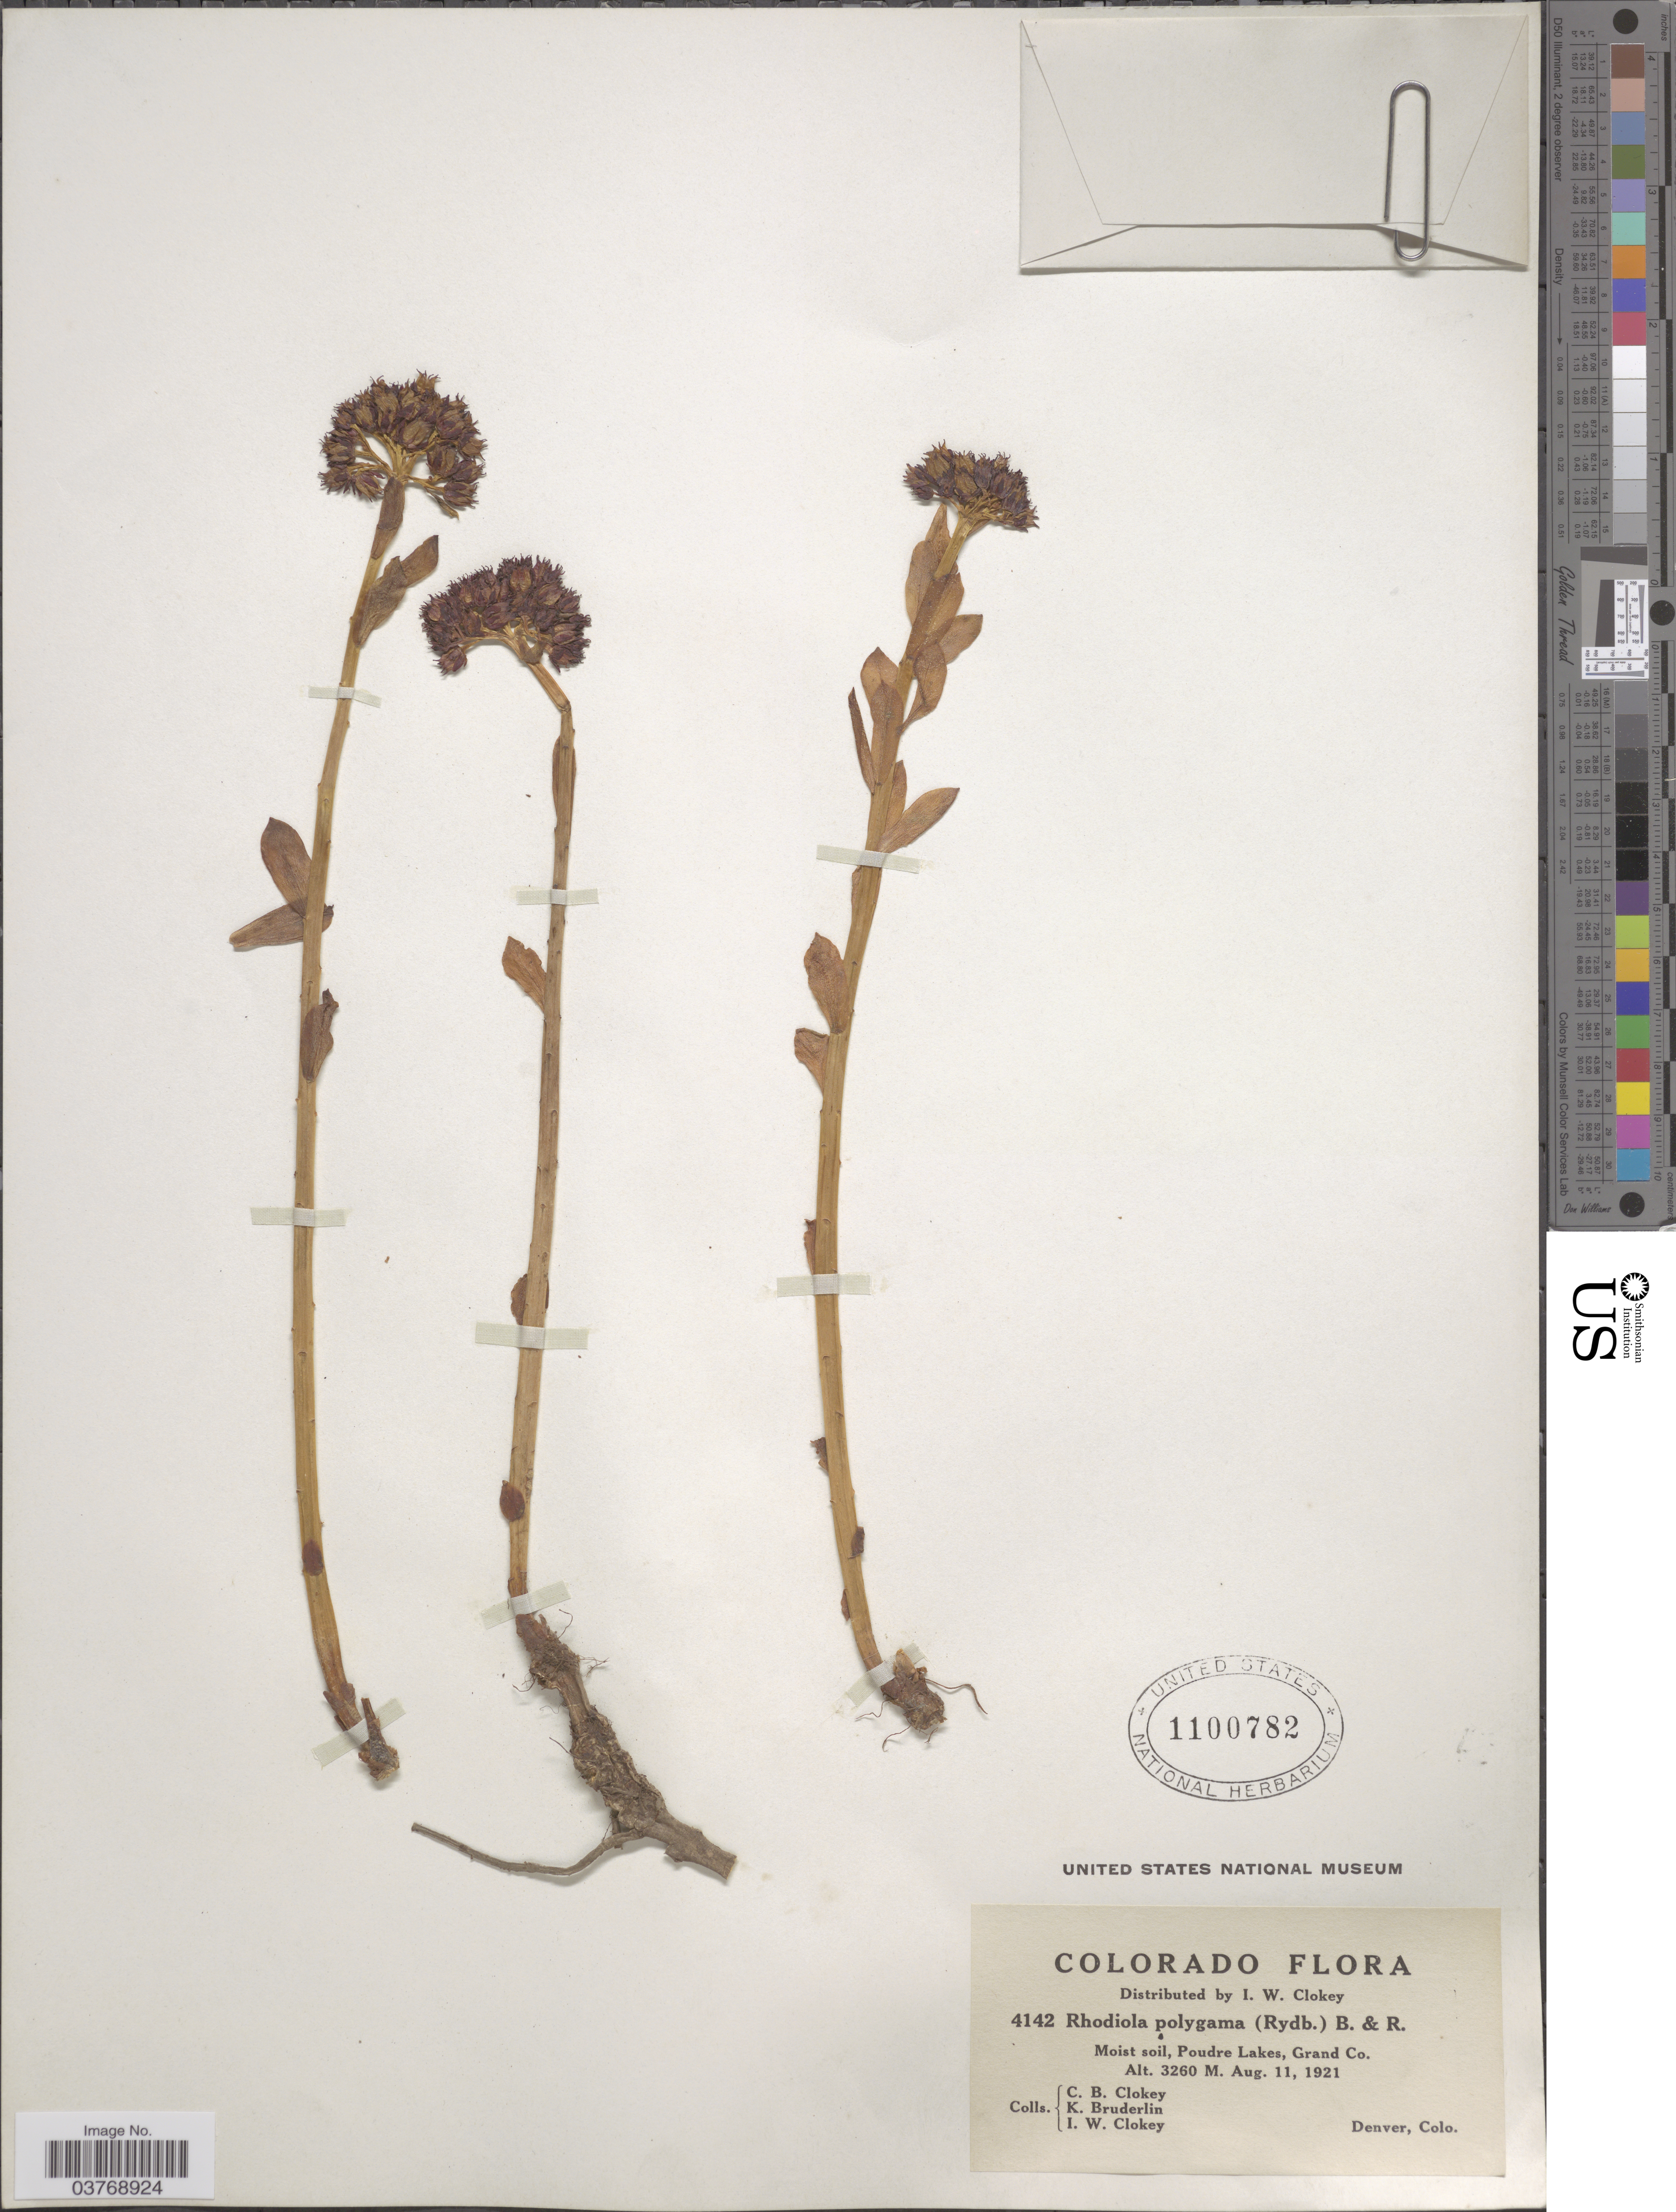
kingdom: Plantae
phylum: Tracheophyta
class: Magnoliopsida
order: Saxifragales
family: Crassulaceae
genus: Rhodiola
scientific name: Rhodiola integrifolia subsp. integrifolia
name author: Raf.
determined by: Strong, Mark T., (BOT), Smithsonian Institution - National Museum of Natural History (UNITED STATES)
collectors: C. Clokey, K. Bruderlin & I. W. Clokey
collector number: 4142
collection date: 1921-08-11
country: United States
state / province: Colorado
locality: Poudre Lakes, Grand Co.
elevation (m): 3260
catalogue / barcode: US 1100782